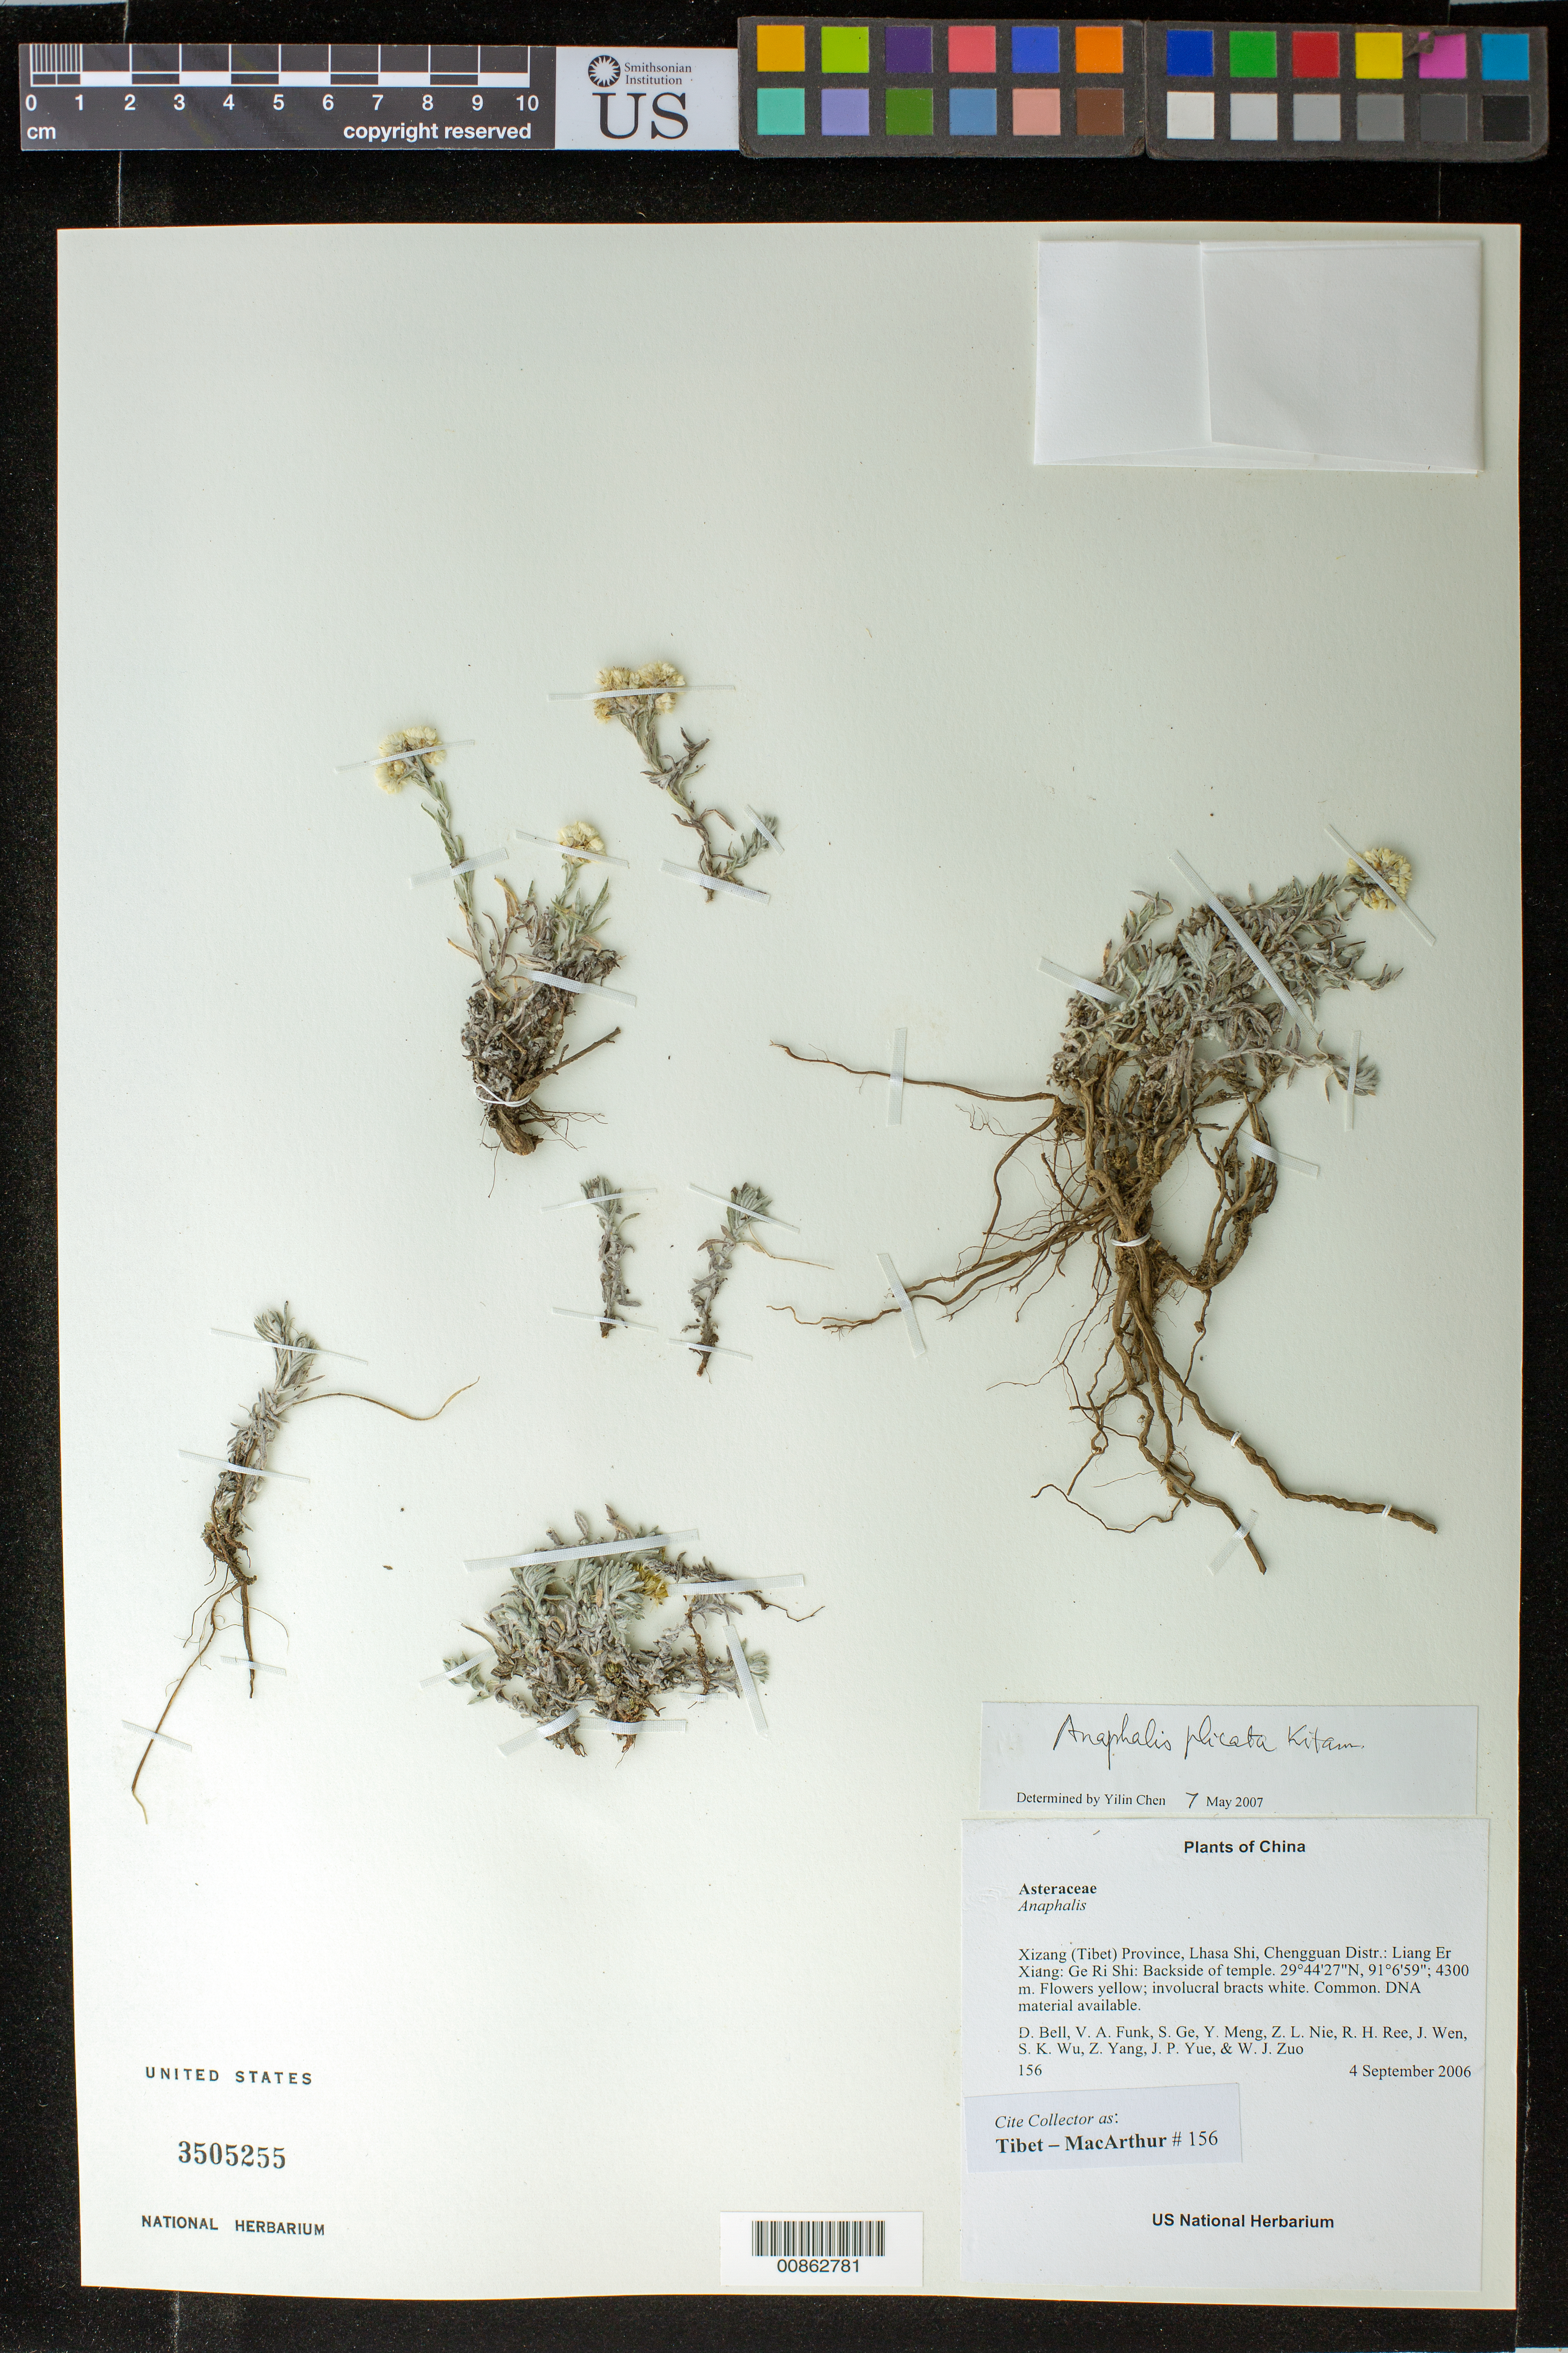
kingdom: Plantae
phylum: Tracheophyta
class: Magnoliopsida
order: Asterales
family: Asteraceae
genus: Anaphalis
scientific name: Anaphalis plicata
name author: Kitam.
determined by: Yilin Chen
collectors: Tibet-MacArthur, D. A. Bell, V. Funk, S. Ge, Y. Meng, Z. Nie, R. Ree, J. Wen, S. K. Wu, Z. Yang, J. Yue & W. Zuo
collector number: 156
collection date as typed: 04 Sep 2006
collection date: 2006-09-04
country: China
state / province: Xizang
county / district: Lhasa Shi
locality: Chengguan Distr.: Liang Er Xiang: Ge Ri Shi. Backside of temple.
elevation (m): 4300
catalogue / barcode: US 3505255